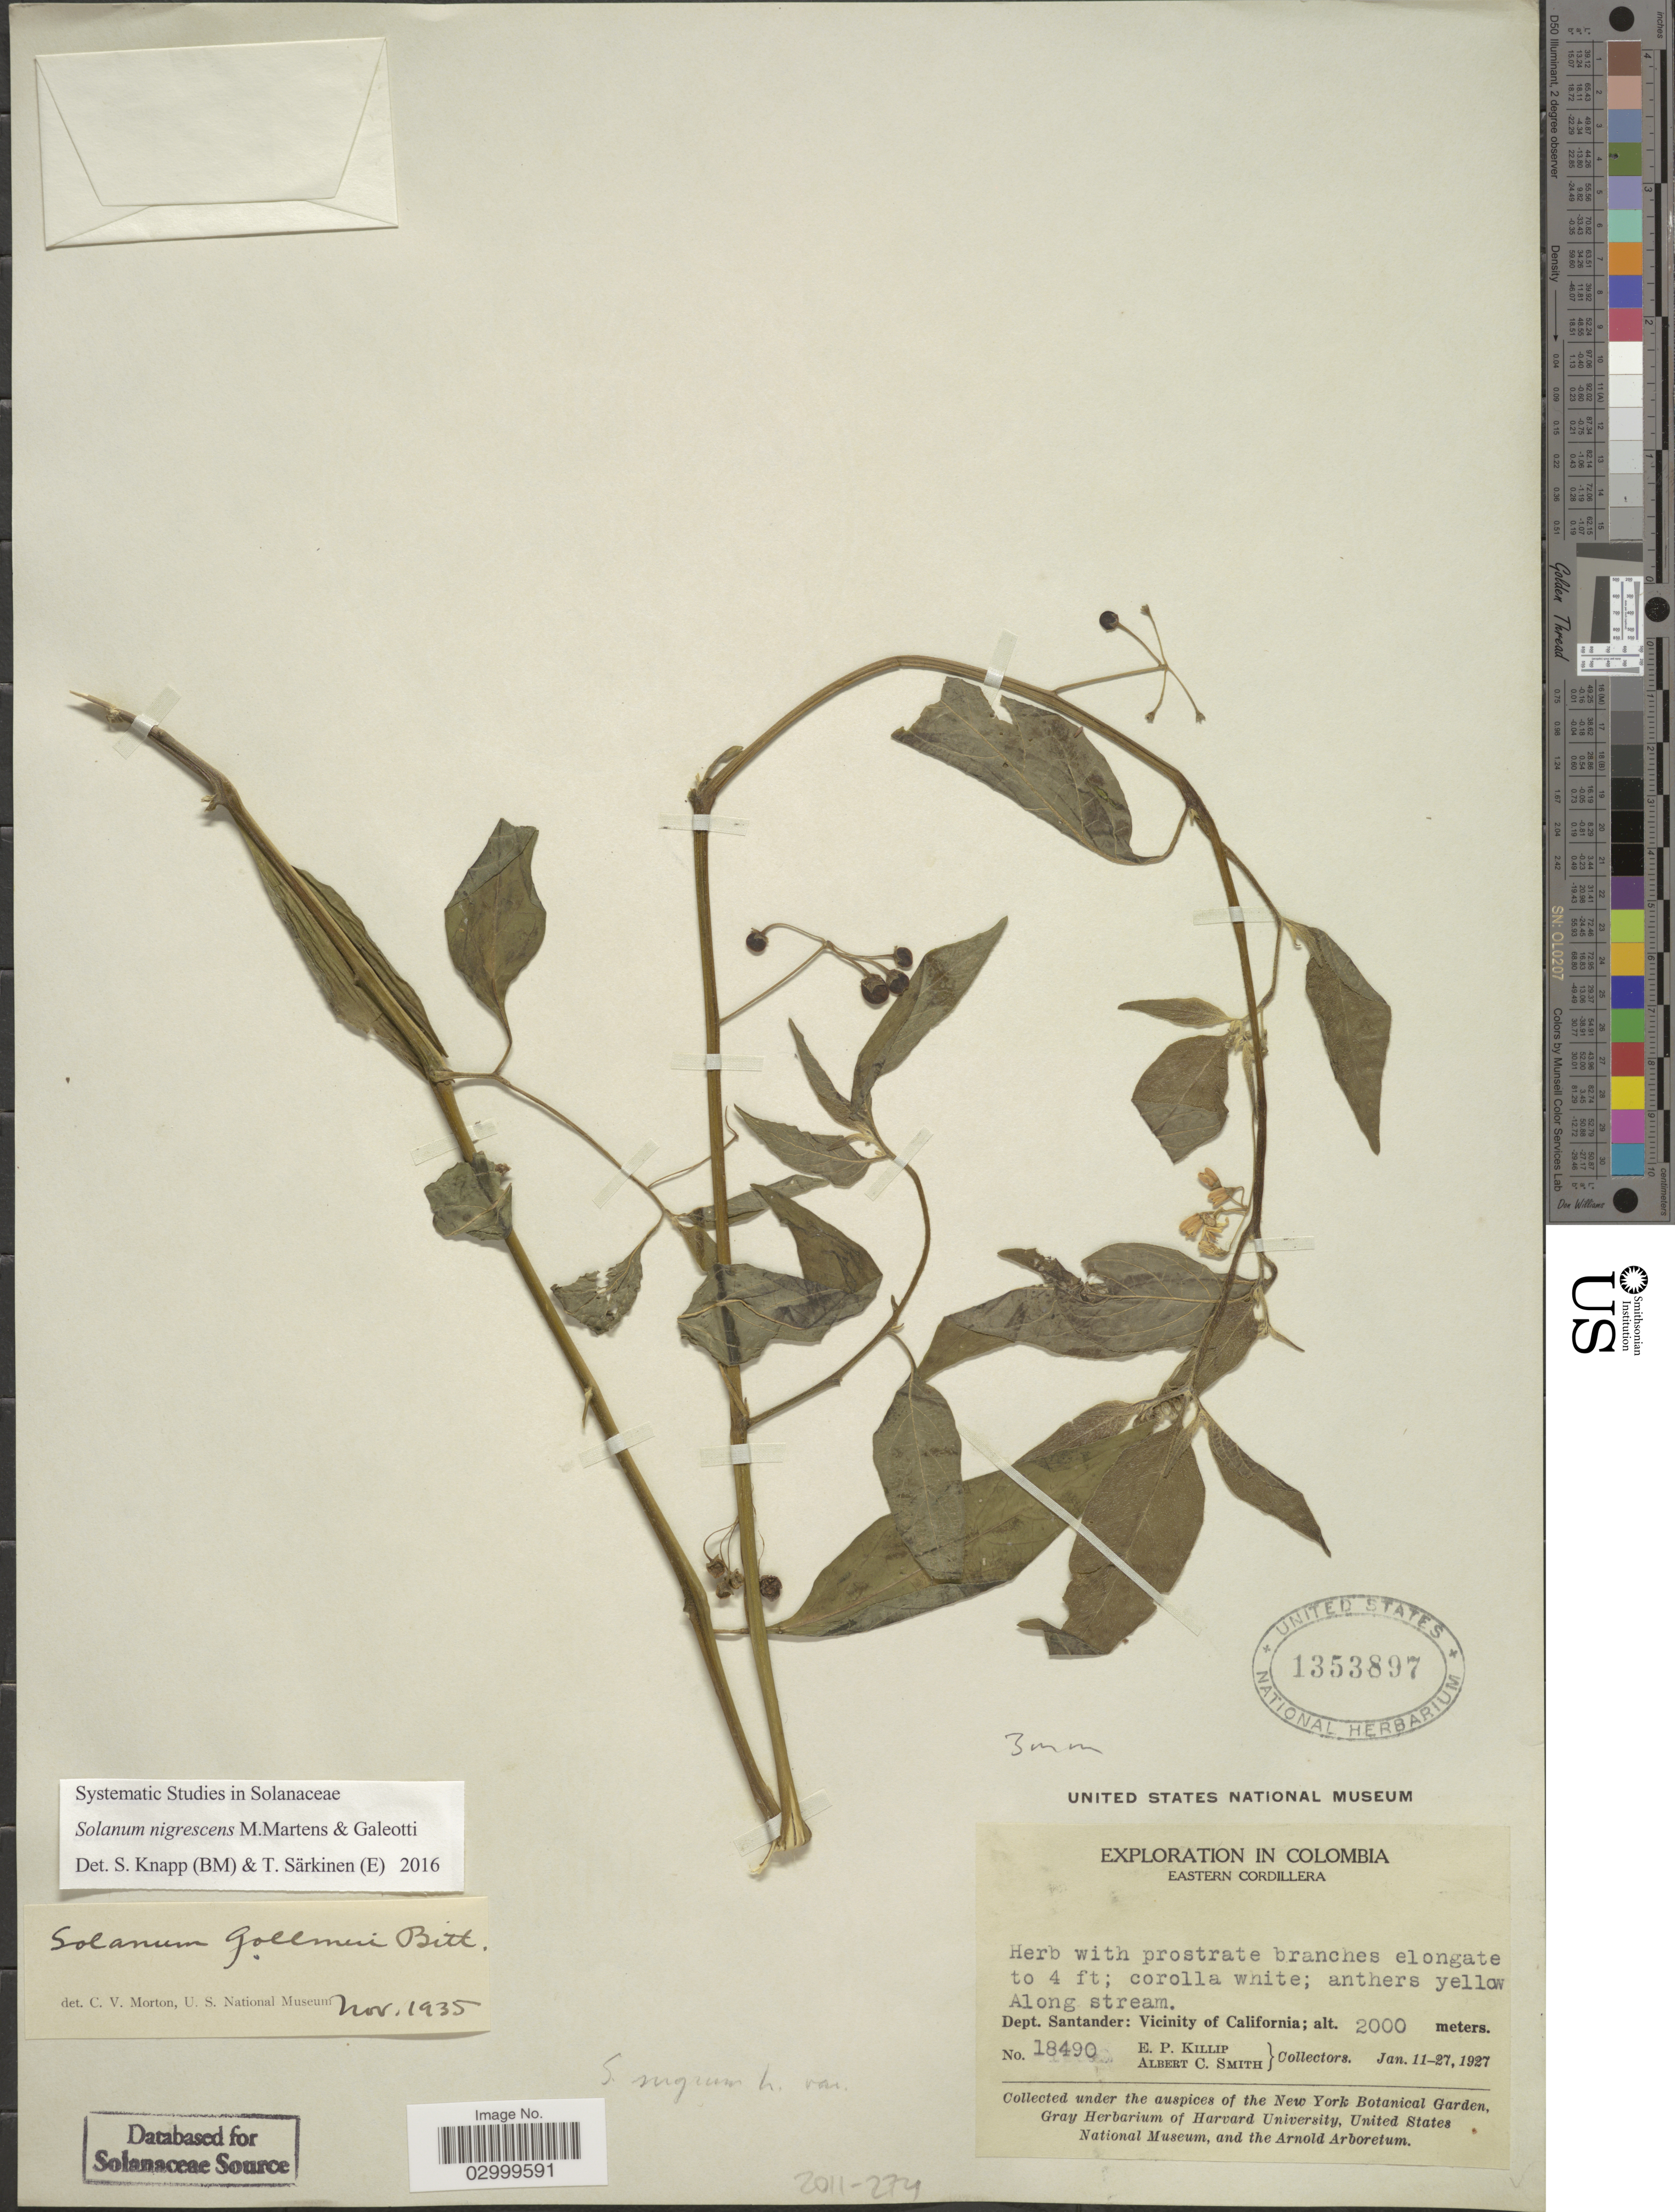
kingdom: Plantae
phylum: Tracheophyta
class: Magnoliopsida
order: Solanales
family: Solanaceae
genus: Solanum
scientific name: Solanum nigrescens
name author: M. Martens & Galeotti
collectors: E. P. Killip & A. C. Smith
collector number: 18490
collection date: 1927-01-11/1927-01-27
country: Colombia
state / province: Santander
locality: Eastern Cordillera. Dept. Santander: Vicinity of California.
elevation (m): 2000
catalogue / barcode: US 1353897